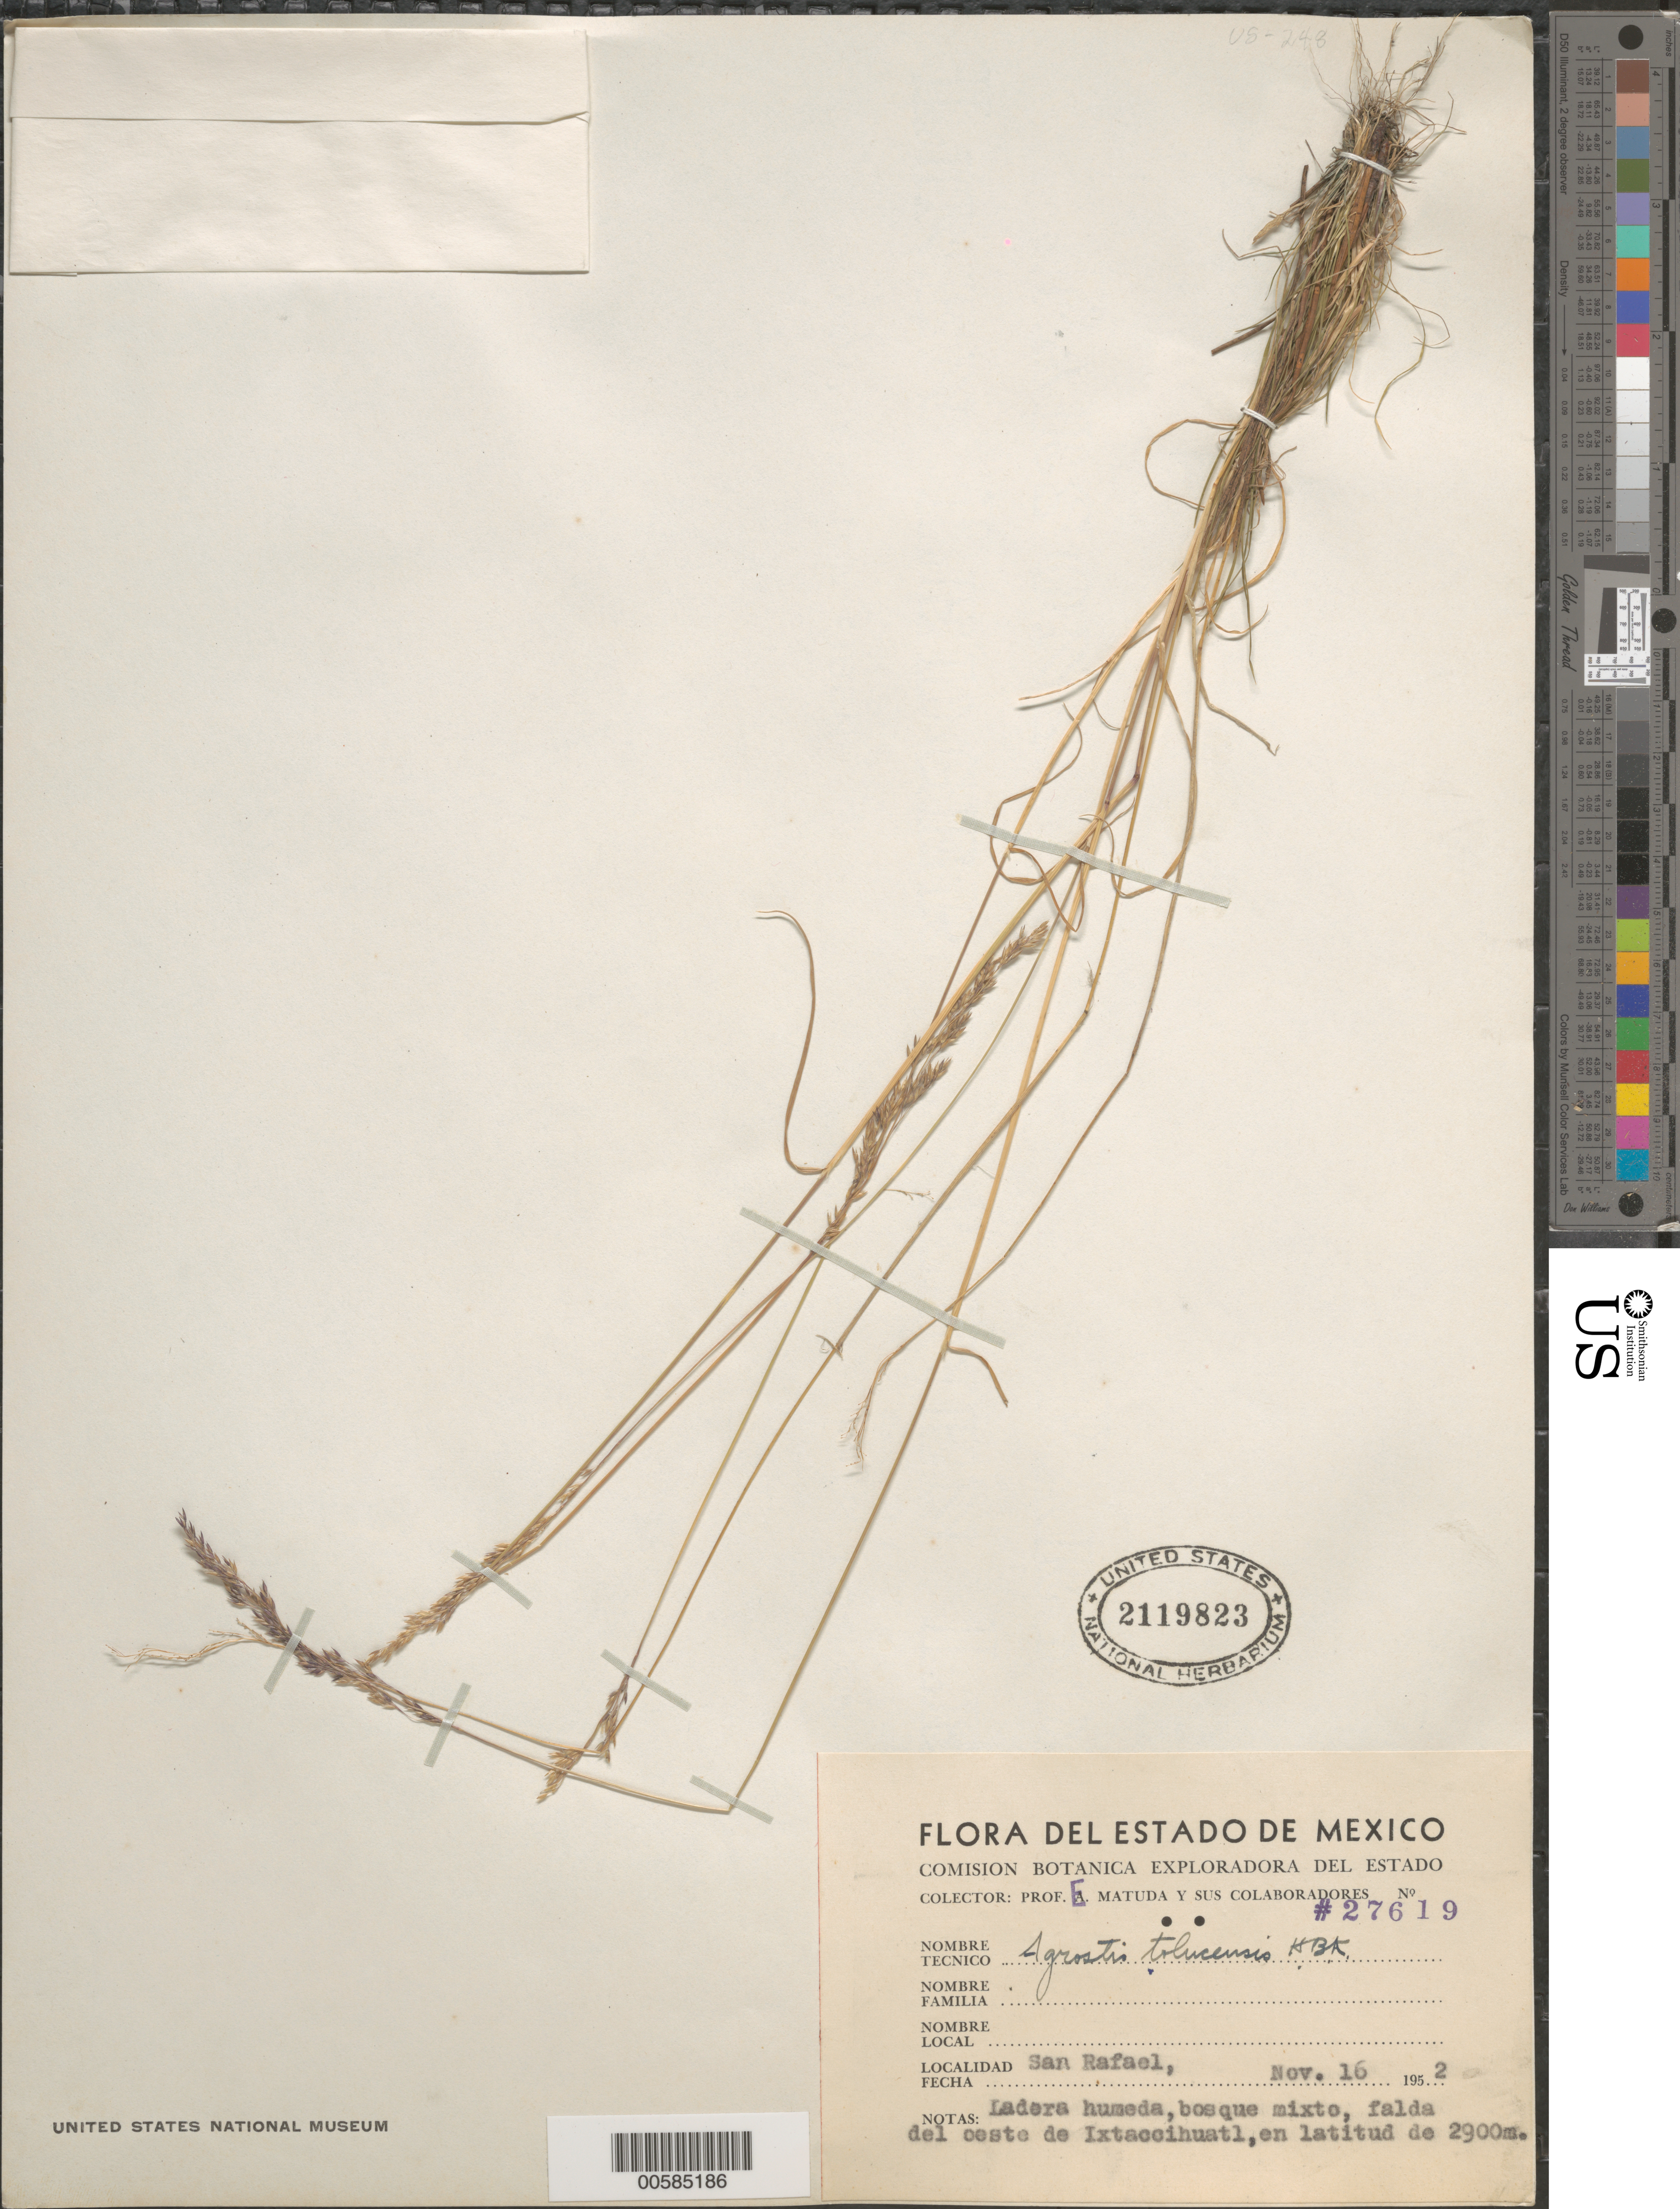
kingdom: Plantae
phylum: Tracheophyta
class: Liliopsida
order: Poales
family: Poaceae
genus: Agrostis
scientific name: Agrostis tolucensis Kunth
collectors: E. Matuda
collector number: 27619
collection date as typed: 16 Nov 1952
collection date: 1952-11-16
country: Mexico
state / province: México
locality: San Rafael.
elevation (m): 2900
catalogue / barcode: US 2119823